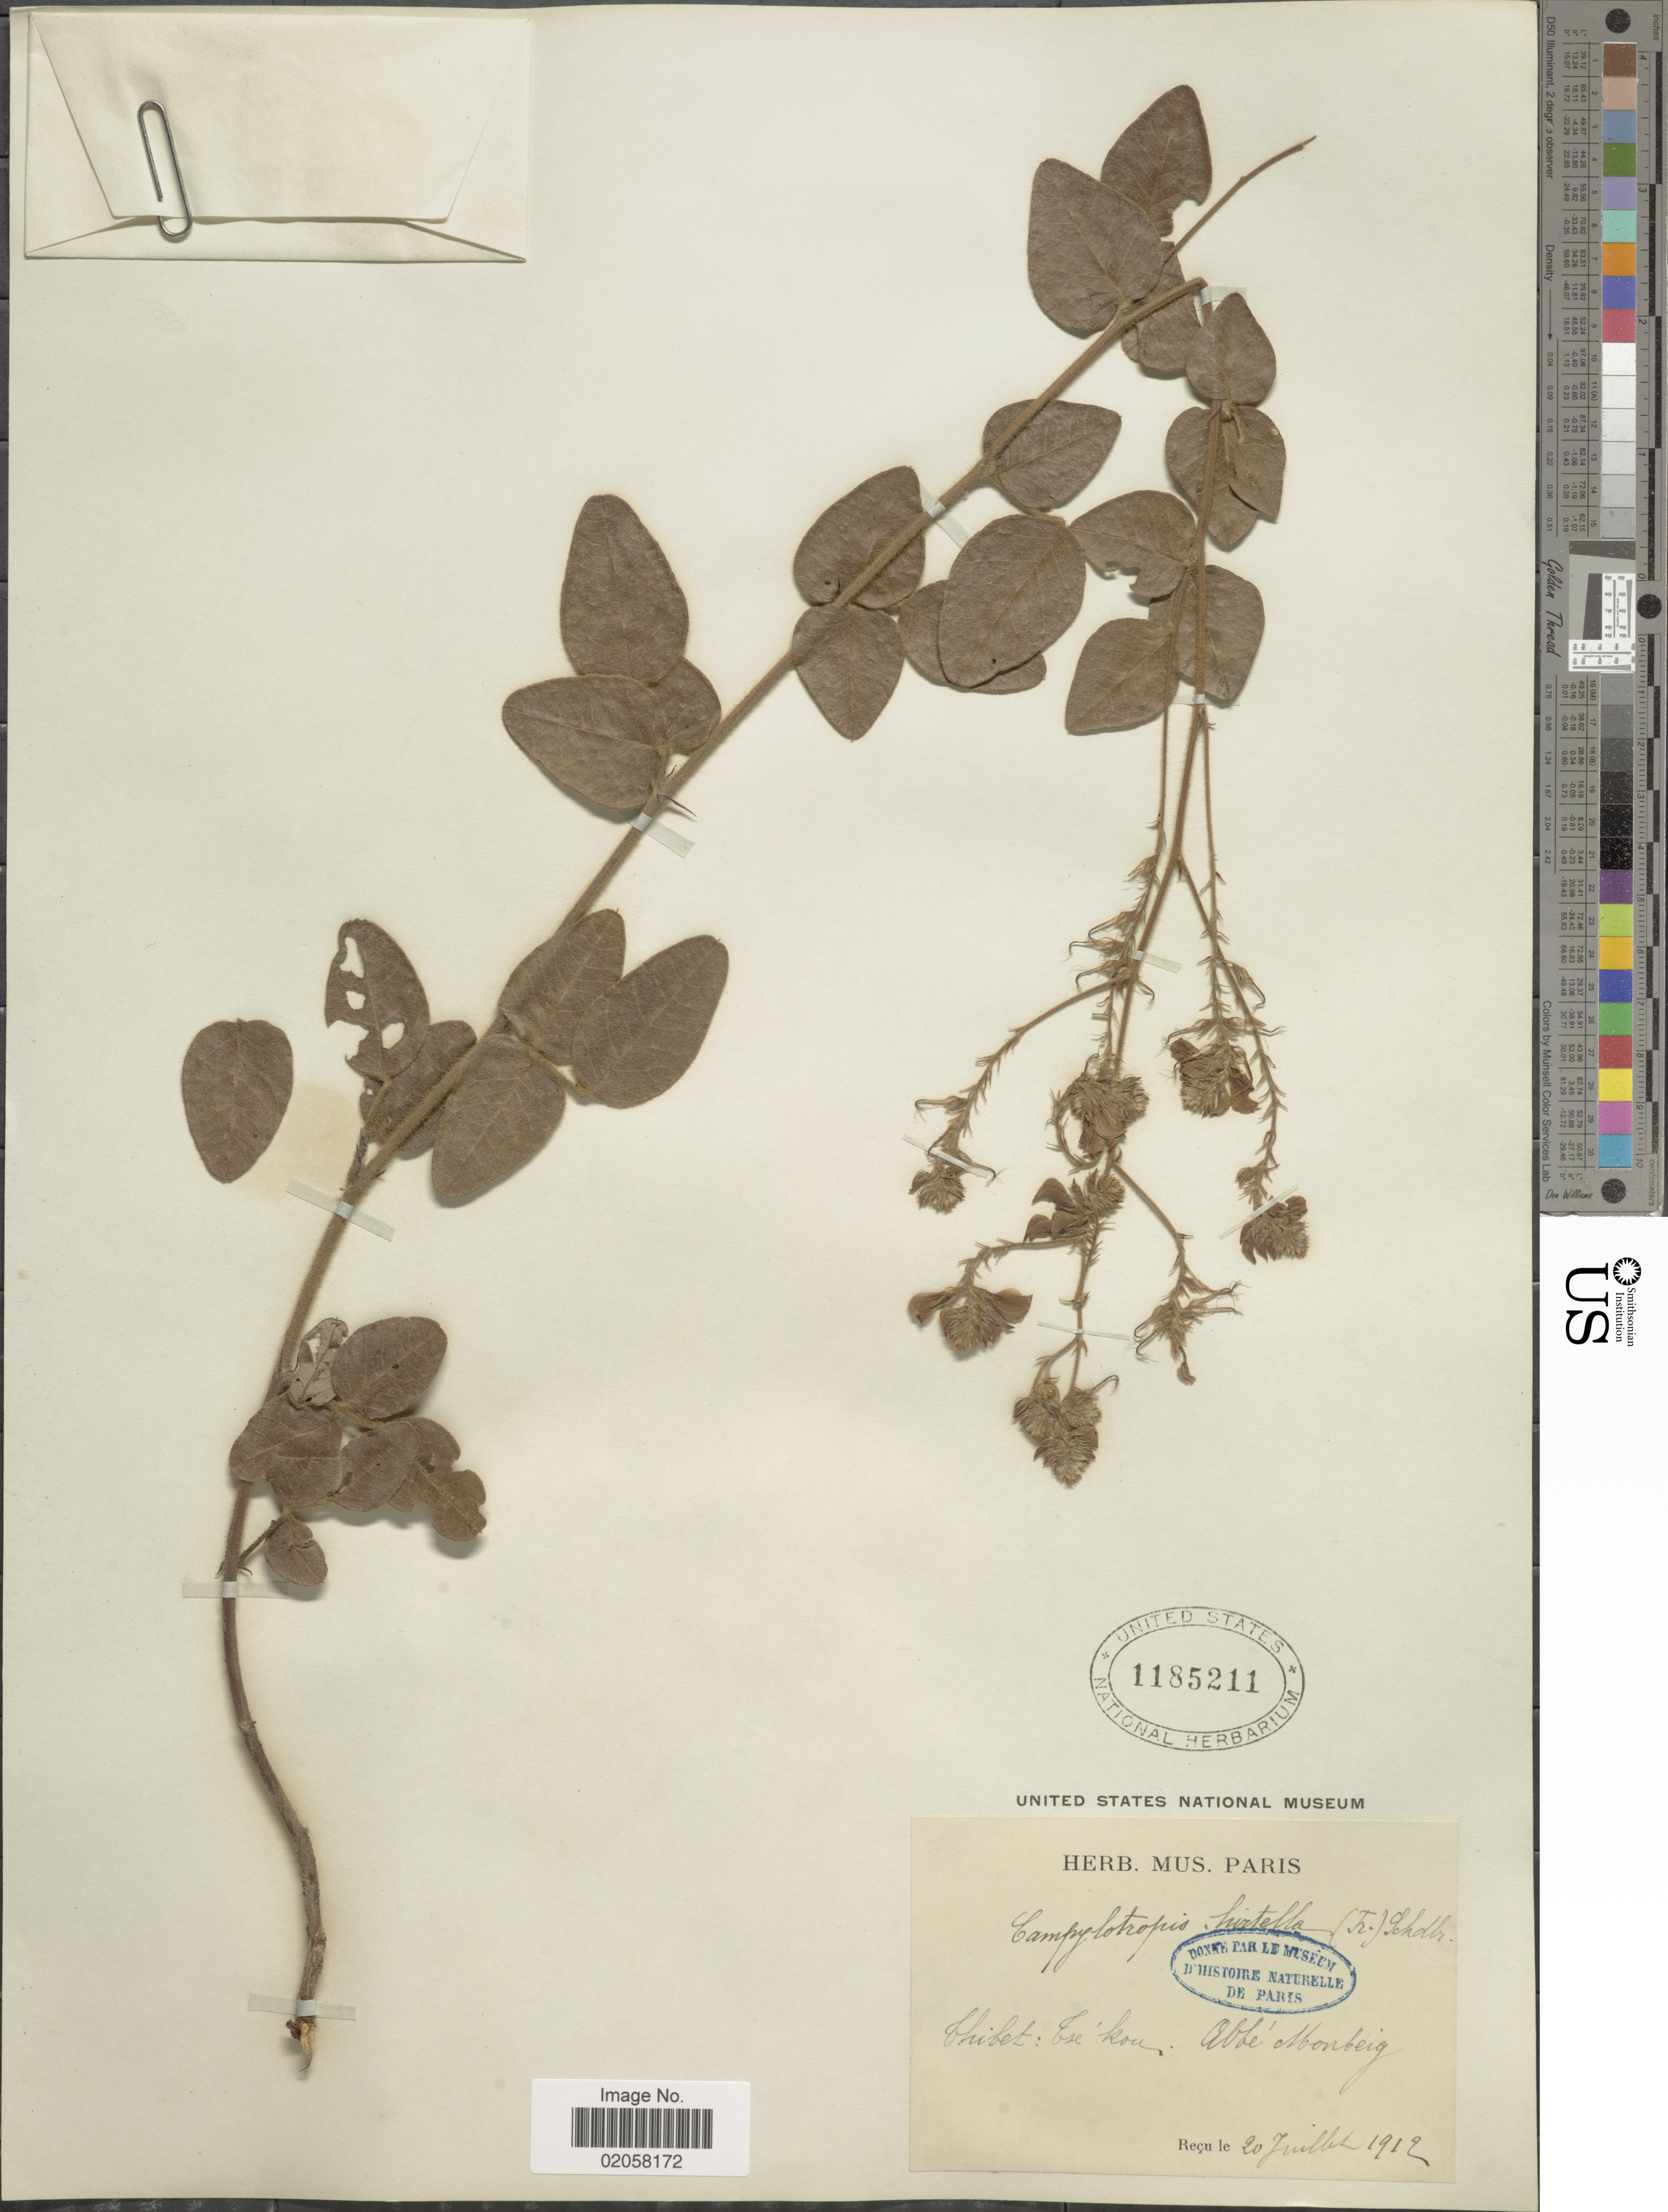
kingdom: Plantae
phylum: Tracheophyta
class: Magnoliopsida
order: Fabales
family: Fabaceae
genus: Campylotropis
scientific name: Campylotropis hirtella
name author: (Franch.) Schindl.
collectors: A. Monbeig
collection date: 1912-07-20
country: China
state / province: Xizang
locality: Thibet: Tse Kou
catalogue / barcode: US 1185211